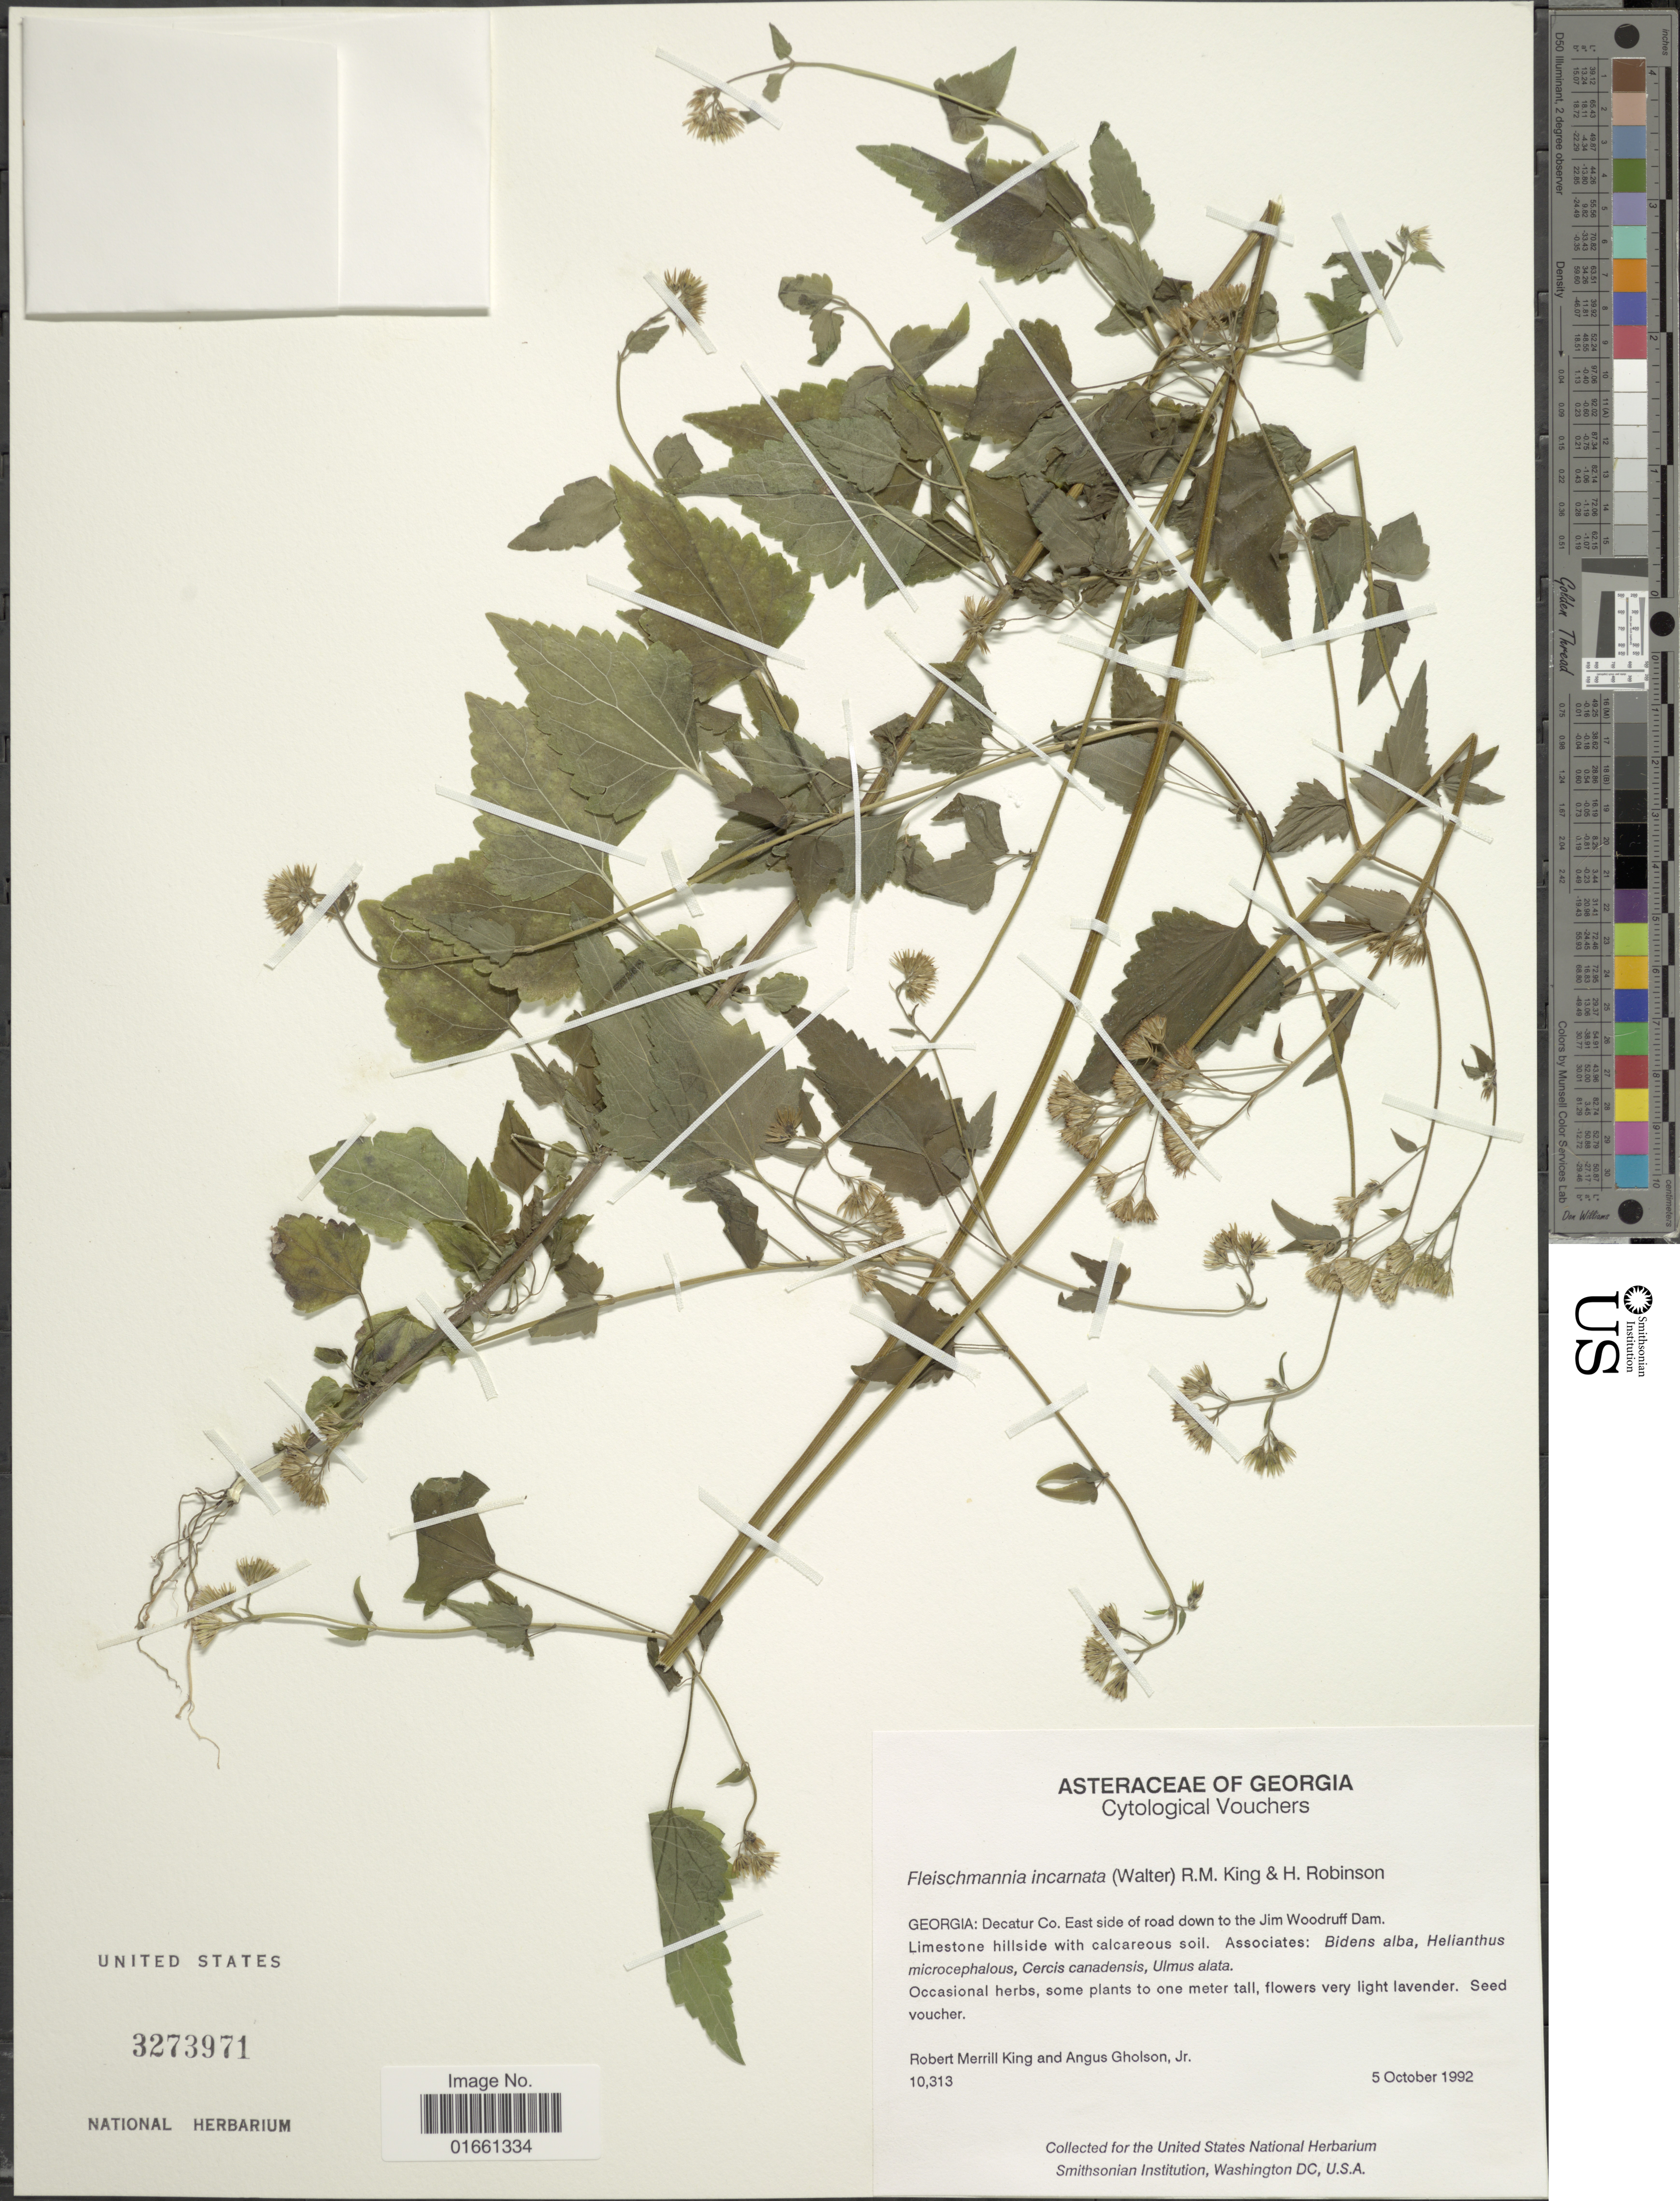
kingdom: Plantae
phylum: Tracheophyta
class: Magnoliopsida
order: Asterales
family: Asteraceae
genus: Fleischmannia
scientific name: Fleischmannia incarnata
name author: (Walter) R.M. King & H. Rob.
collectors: R. M. King & A. Gholson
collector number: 10313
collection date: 1992-10-05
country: United States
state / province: Georgia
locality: Decatur Co. East side of road down to the Jim Woodruff Dam.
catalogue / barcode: US 3273971